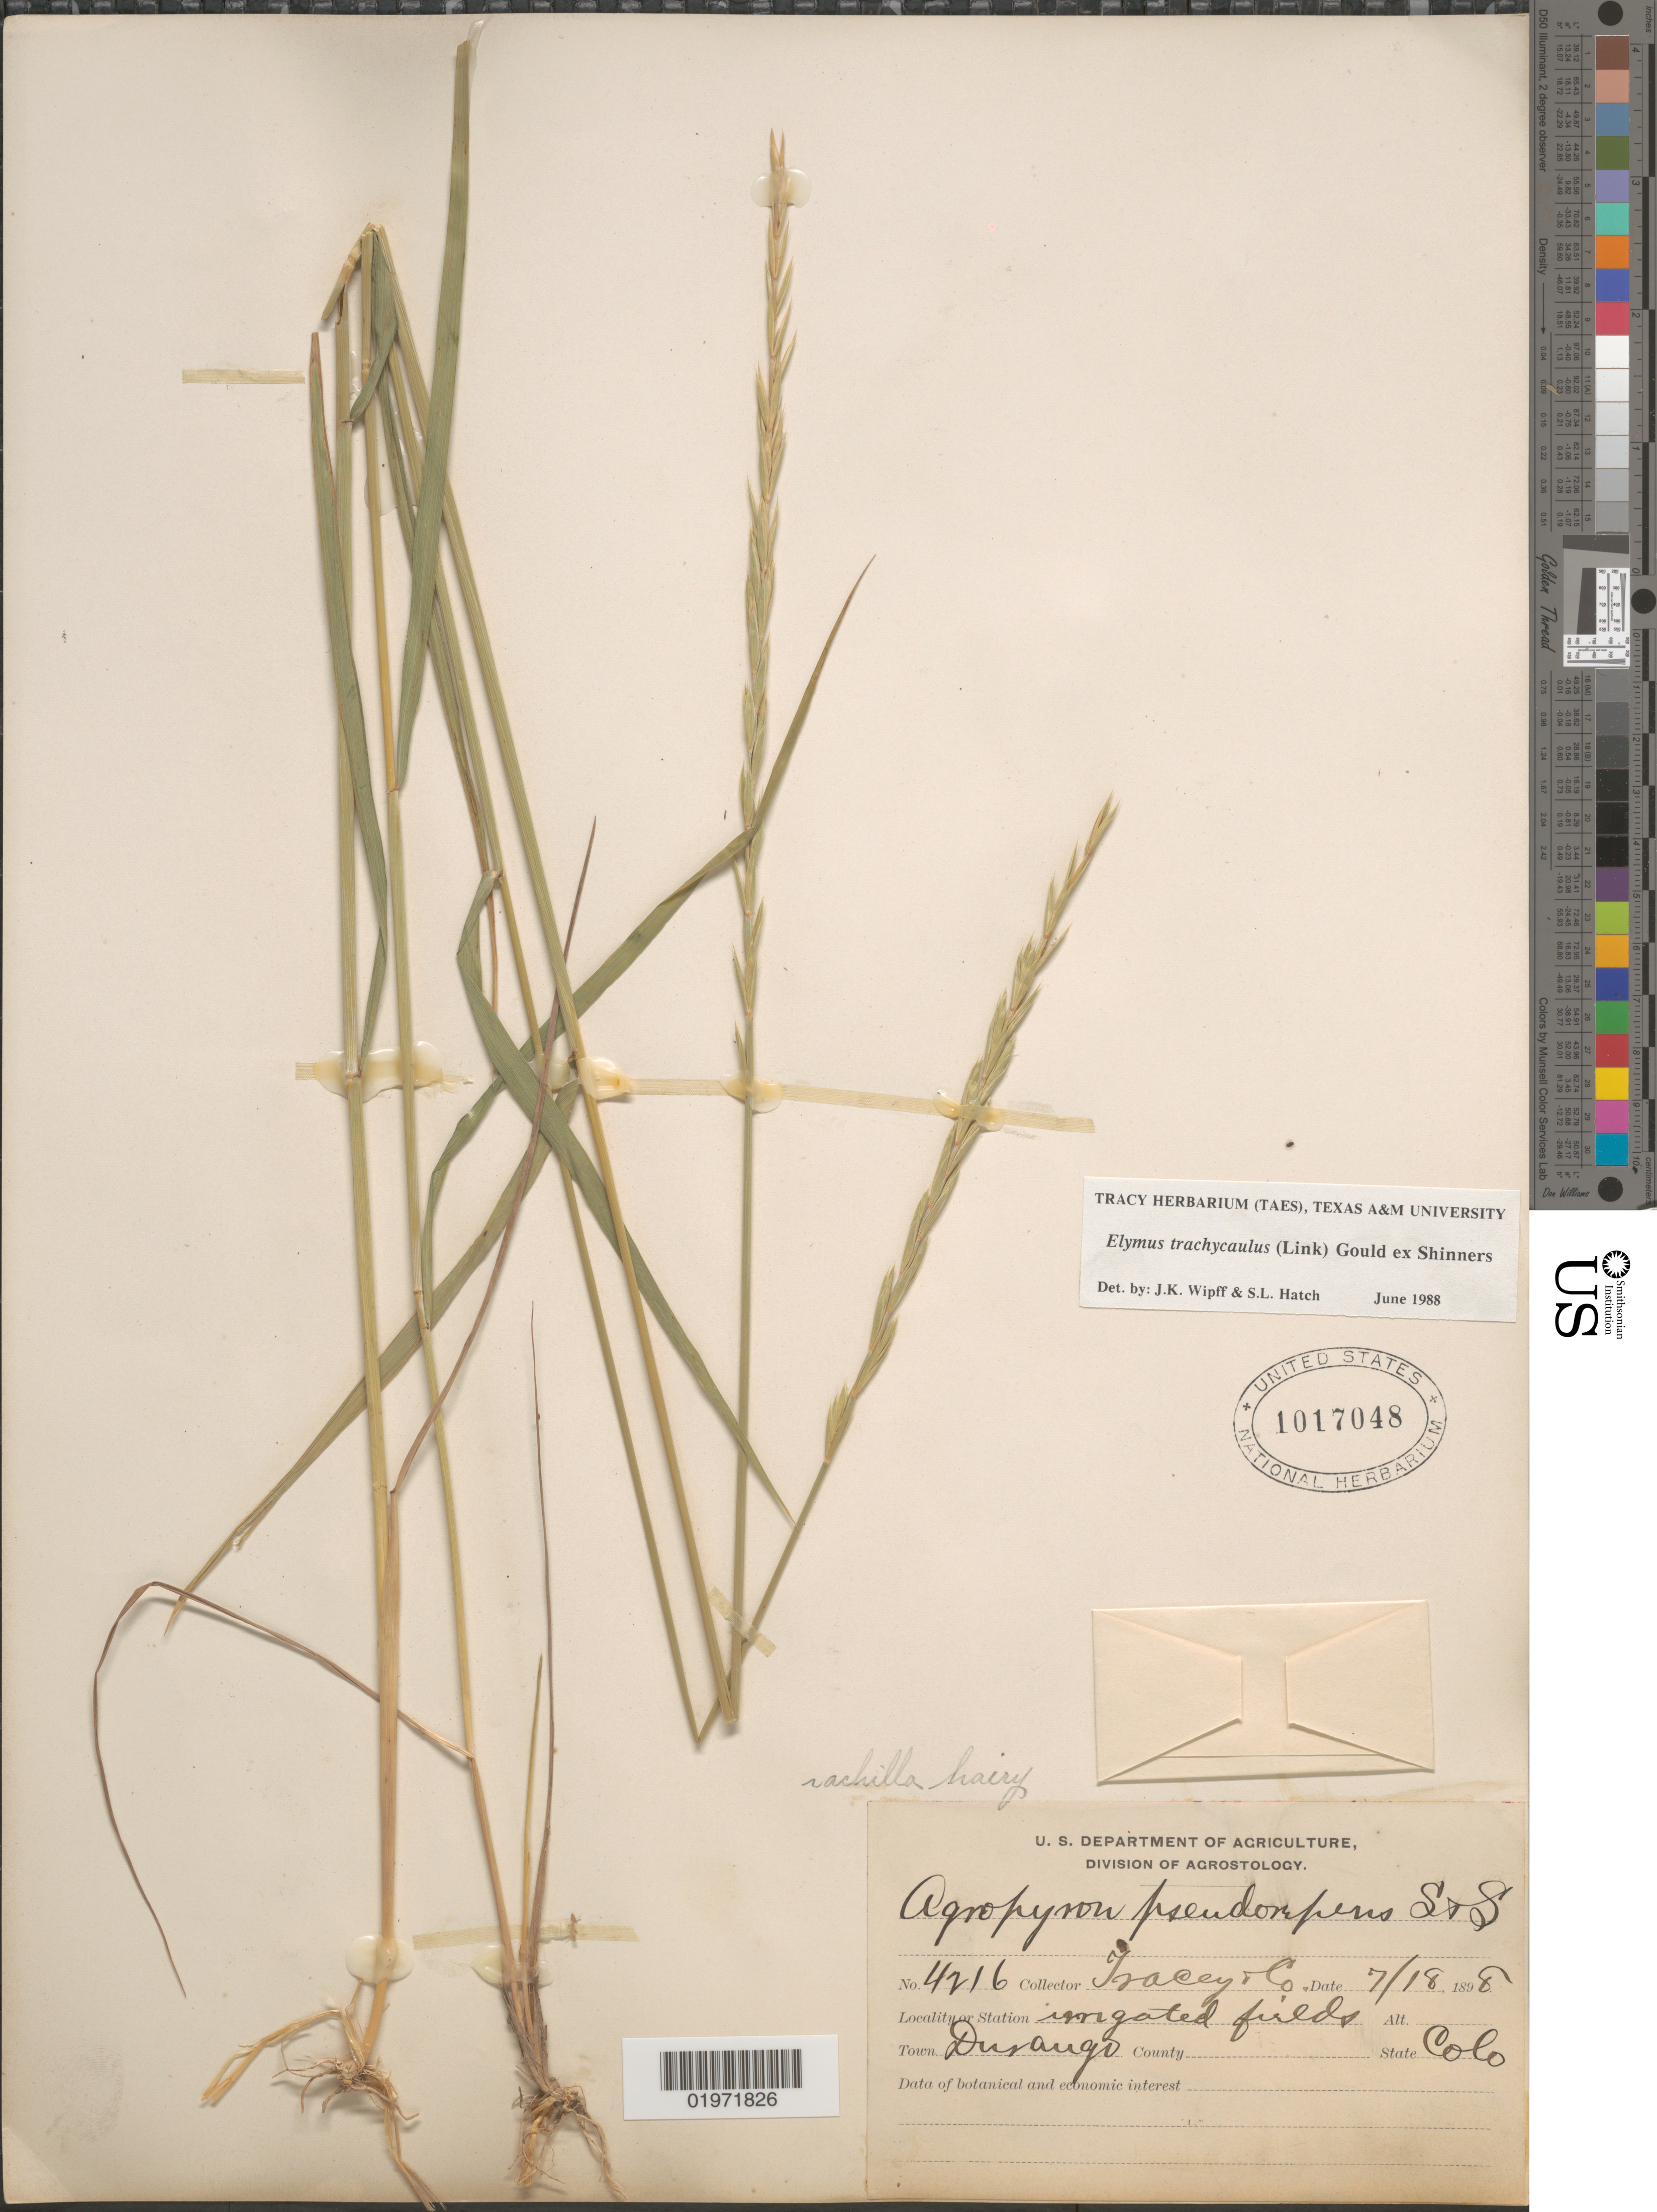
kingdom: Plantae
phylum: Tracheophyta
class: Liliopsida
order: Poales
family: Poaceae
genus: Elymus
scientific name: Elymus trachycaulus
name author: (Link) Gould ex Shinners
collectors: Tracey & et al.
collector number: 4216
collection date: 1898-07-18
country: United States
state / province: Colorado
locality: Irrigated fields. Town Durango.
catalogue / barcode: US 1017048